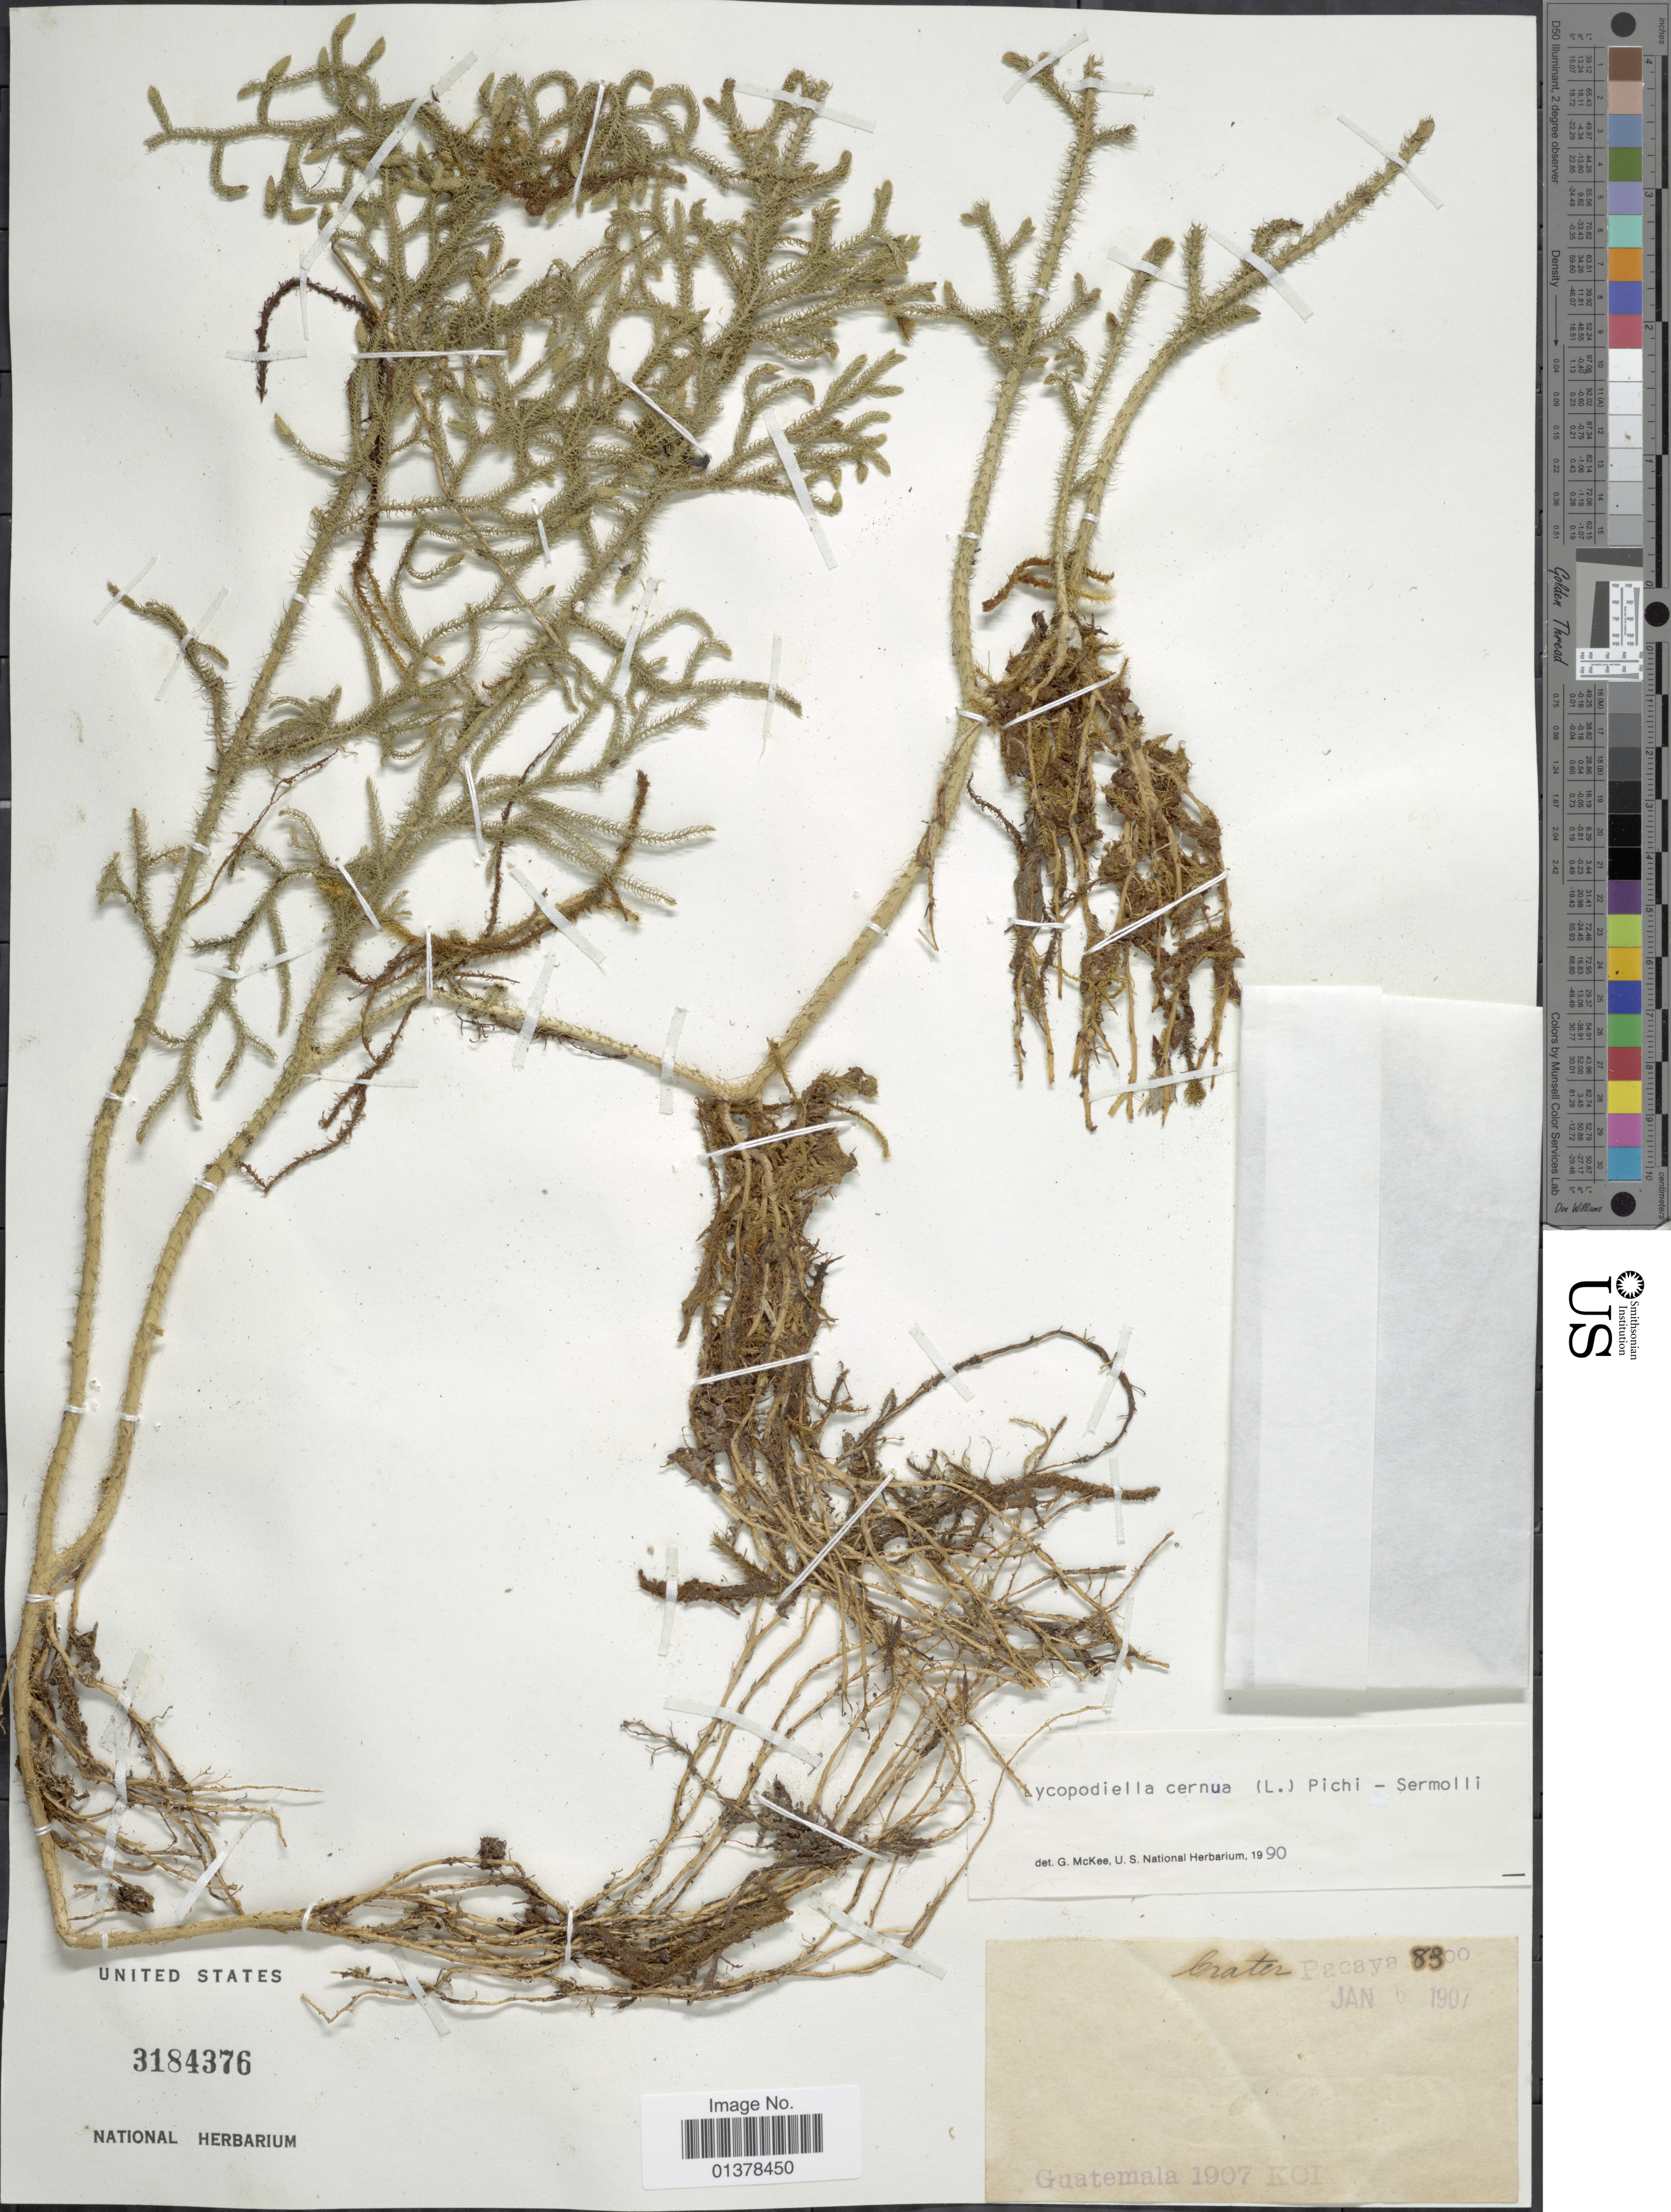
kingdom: Plantae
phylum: Tracheophyta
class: Lycopodiopsida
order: Lycopodiales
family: Lycopodiaceae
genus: Palhinhaea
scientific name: Palhinhaea cernua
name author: (L.) Vasc. & Franco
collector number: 8300*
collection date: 1907-01-06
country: Guatemala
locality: Pacaya Crater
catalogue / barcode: US 3184376